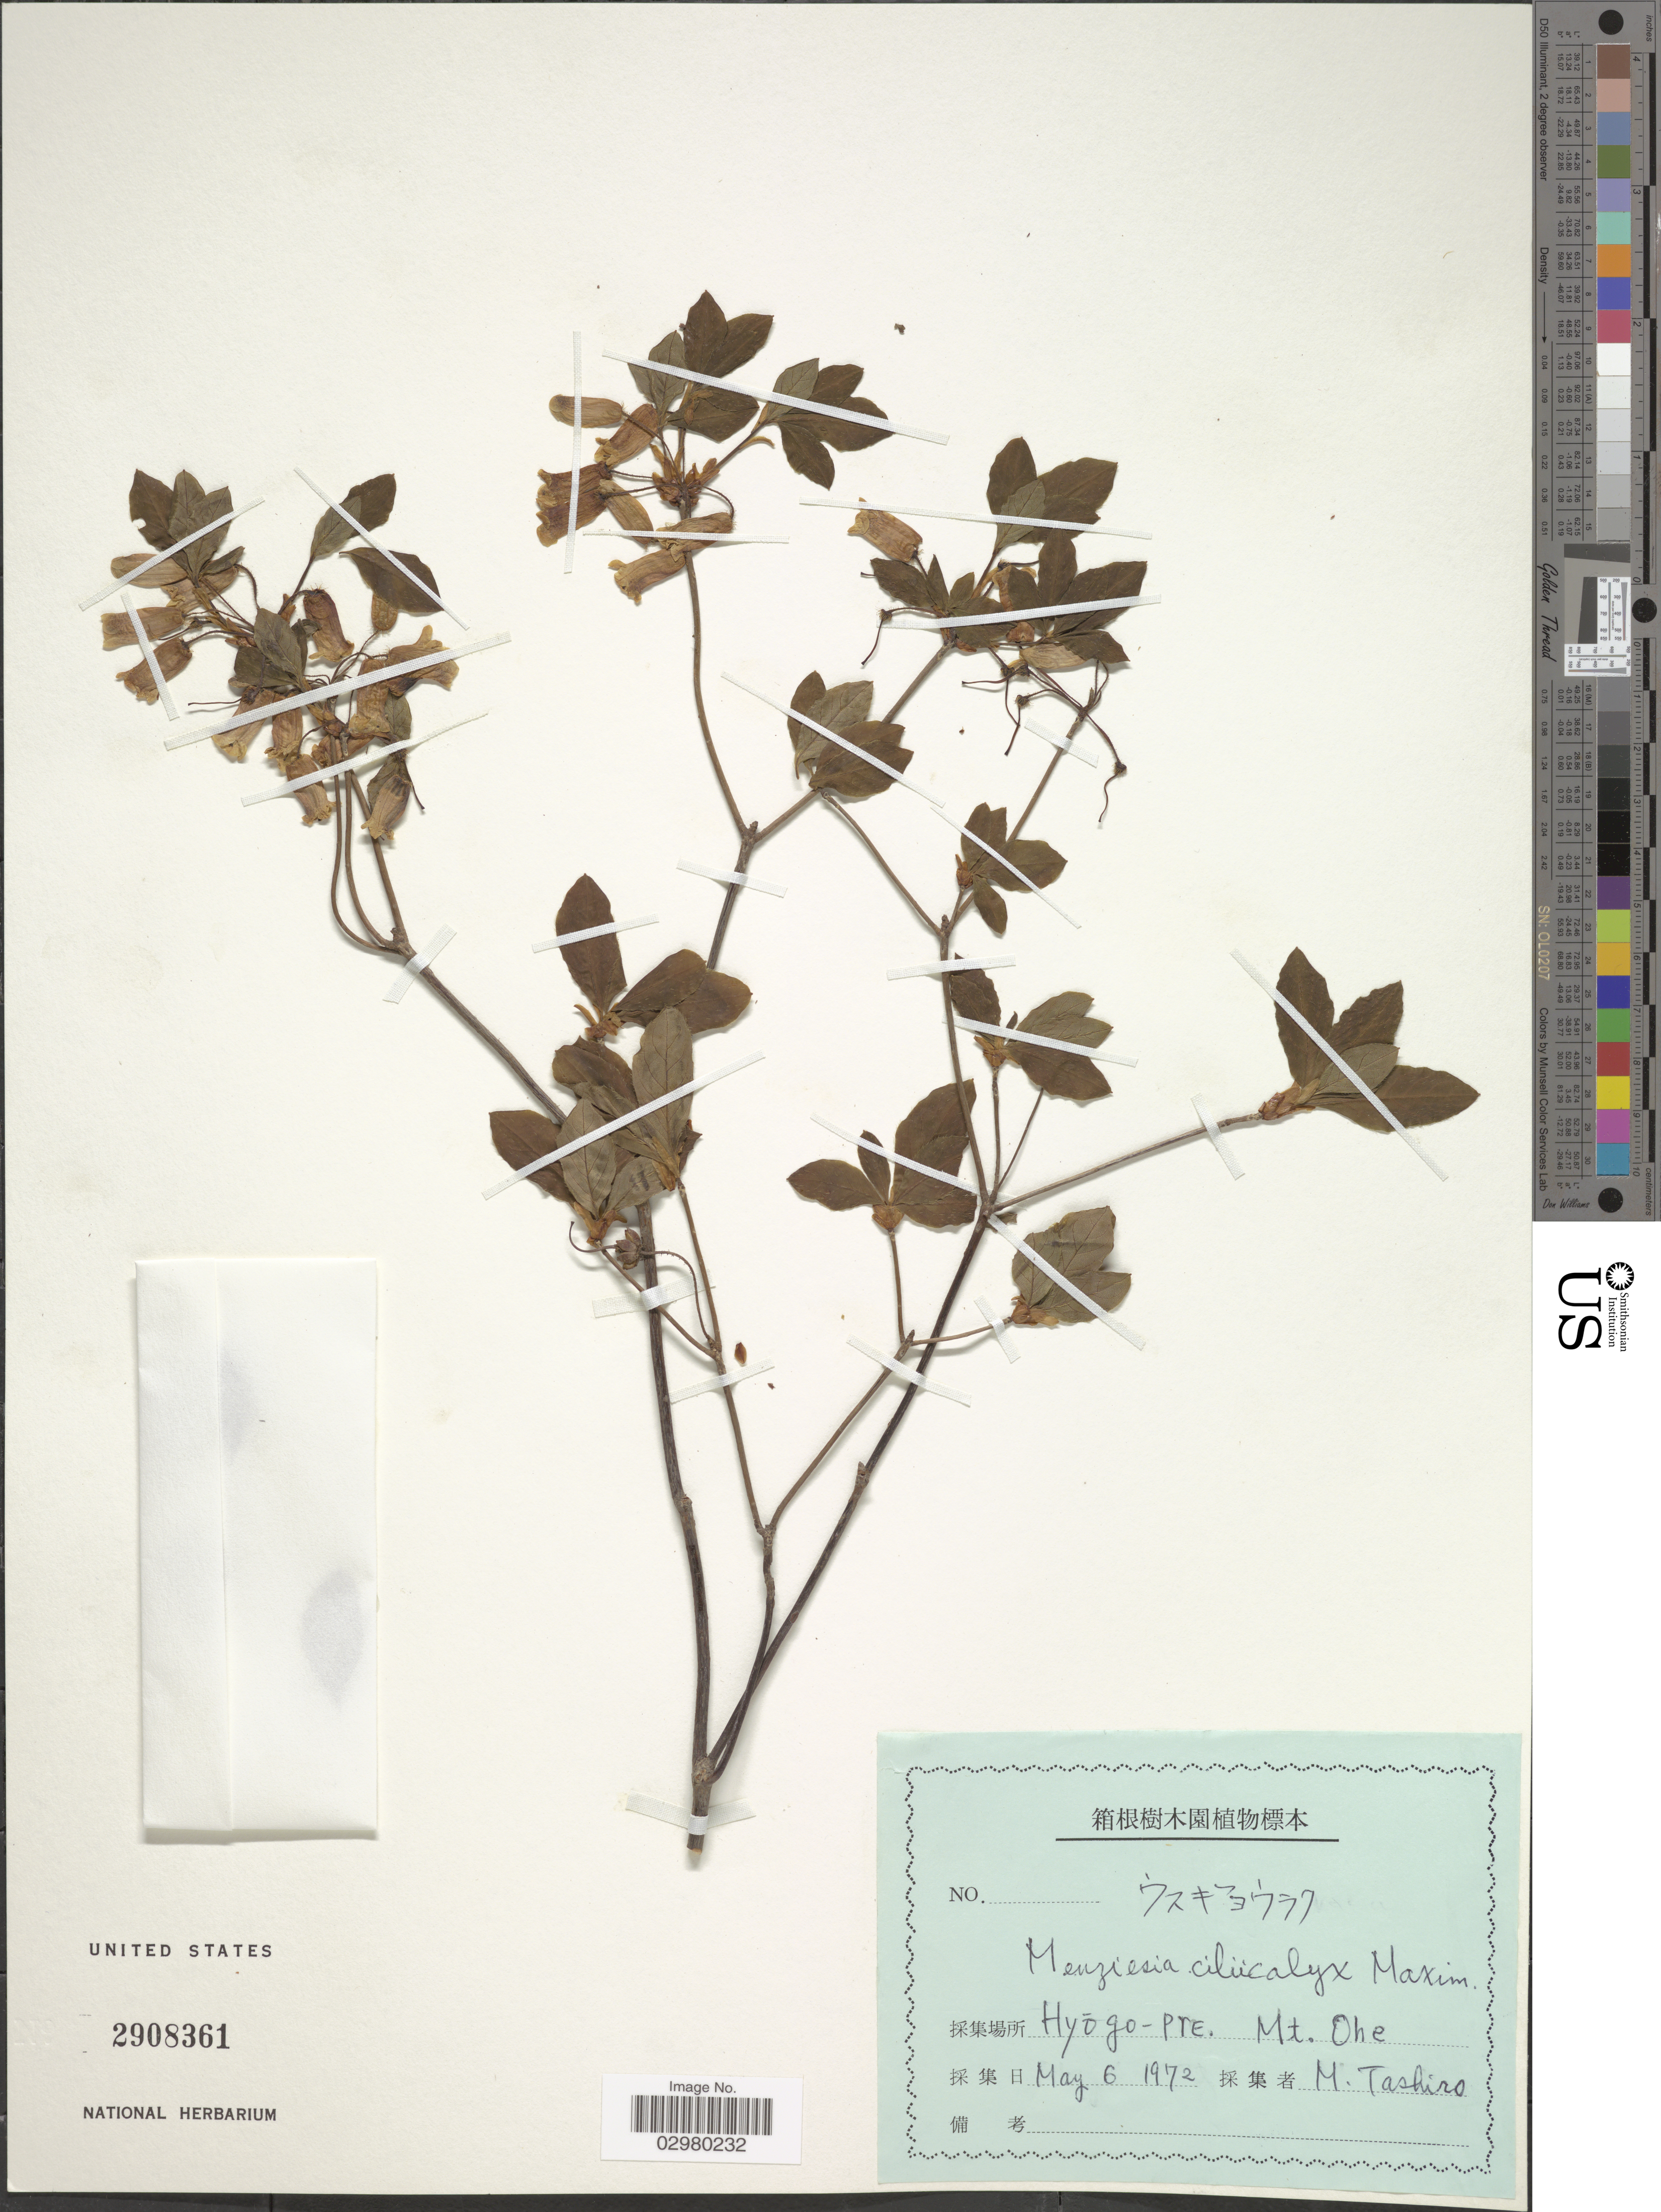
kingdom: Plantae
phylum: Tracheophyta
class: Magnoliopsida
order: Ericales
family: Ericaceae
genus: Menziesia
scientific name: Menziesia ciliicalyx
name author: Maxim.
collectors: M. Tashiro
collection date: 1972-05-06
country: Japan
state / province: Hyogo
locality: Hyogo-Pre. Mt. Ohe.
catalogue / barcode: US 2908361